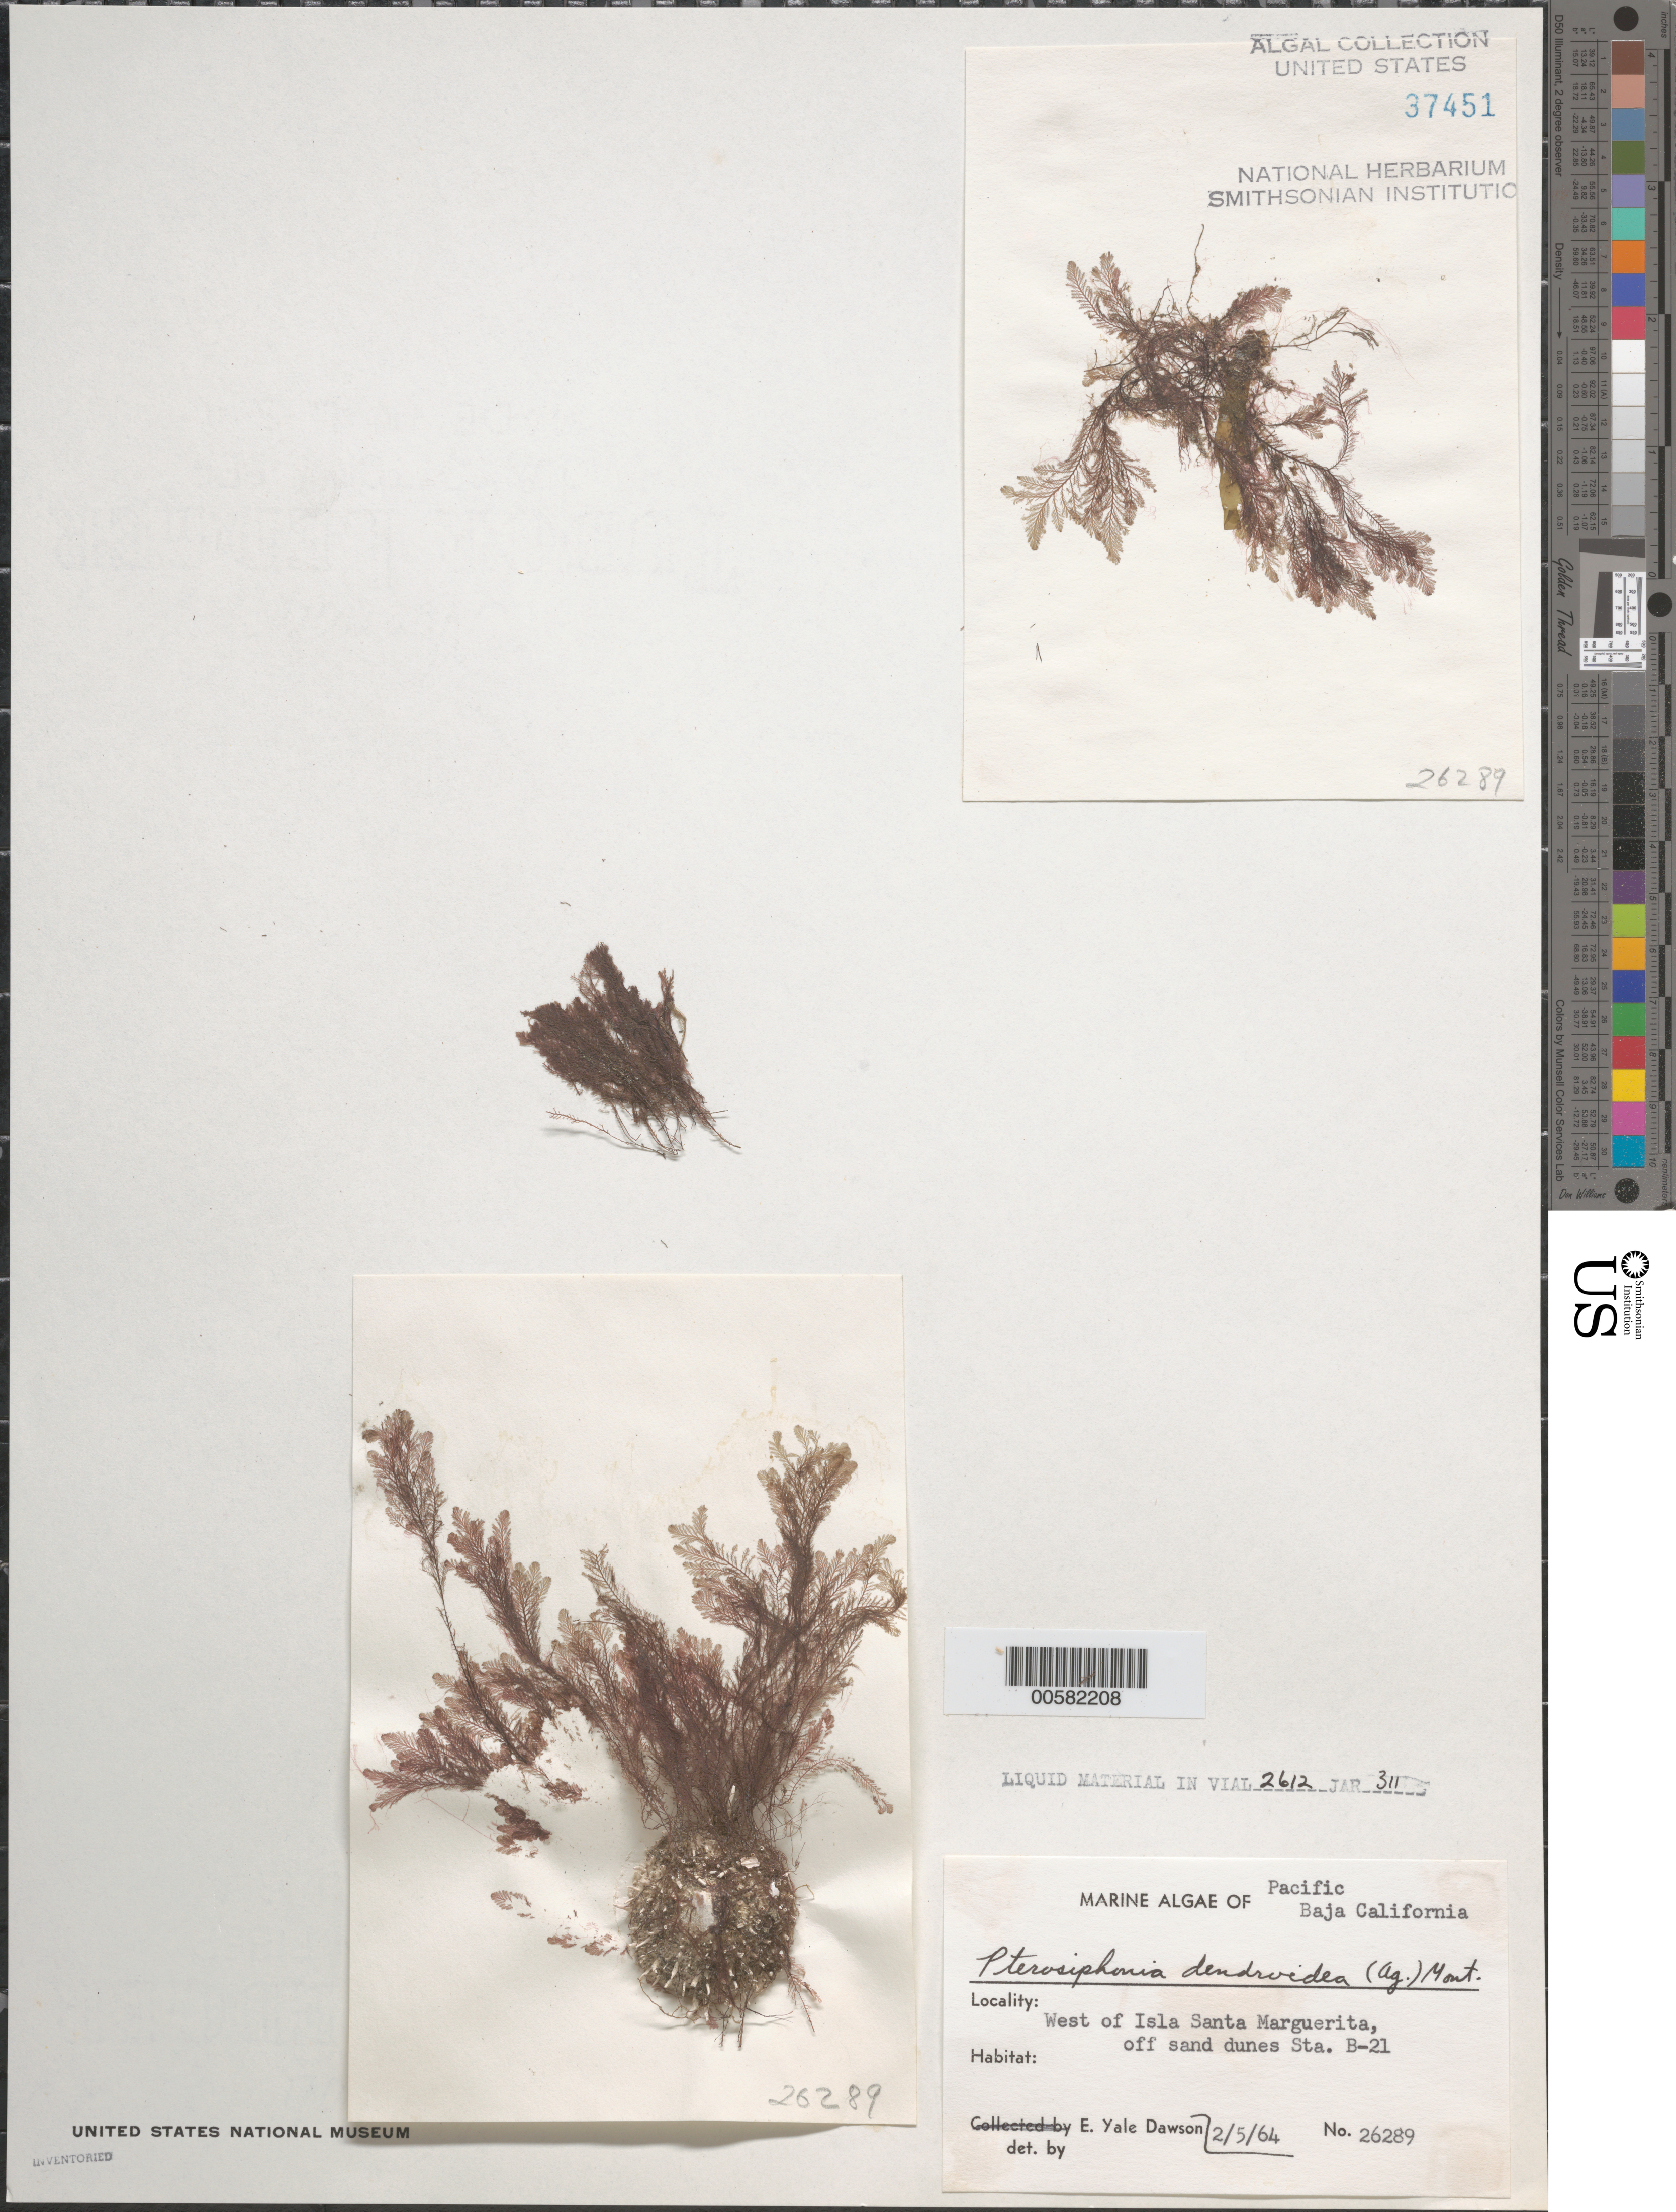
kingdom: Plantae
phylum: Rhodophyta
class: Florideophyceae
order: Ceramiales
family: Rhodomelaceae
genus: Symphyocladiella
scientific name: Symphyocladiella dendroidea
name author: (Montagne) Bustamante et al.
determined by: Algae name updating Project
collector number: EYD 26289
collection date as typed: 05 Feb 1964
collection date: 1964-02-05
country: Mexico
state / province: Baja California Sur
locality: West of Isla Santa Margarita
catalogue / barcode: US 37451